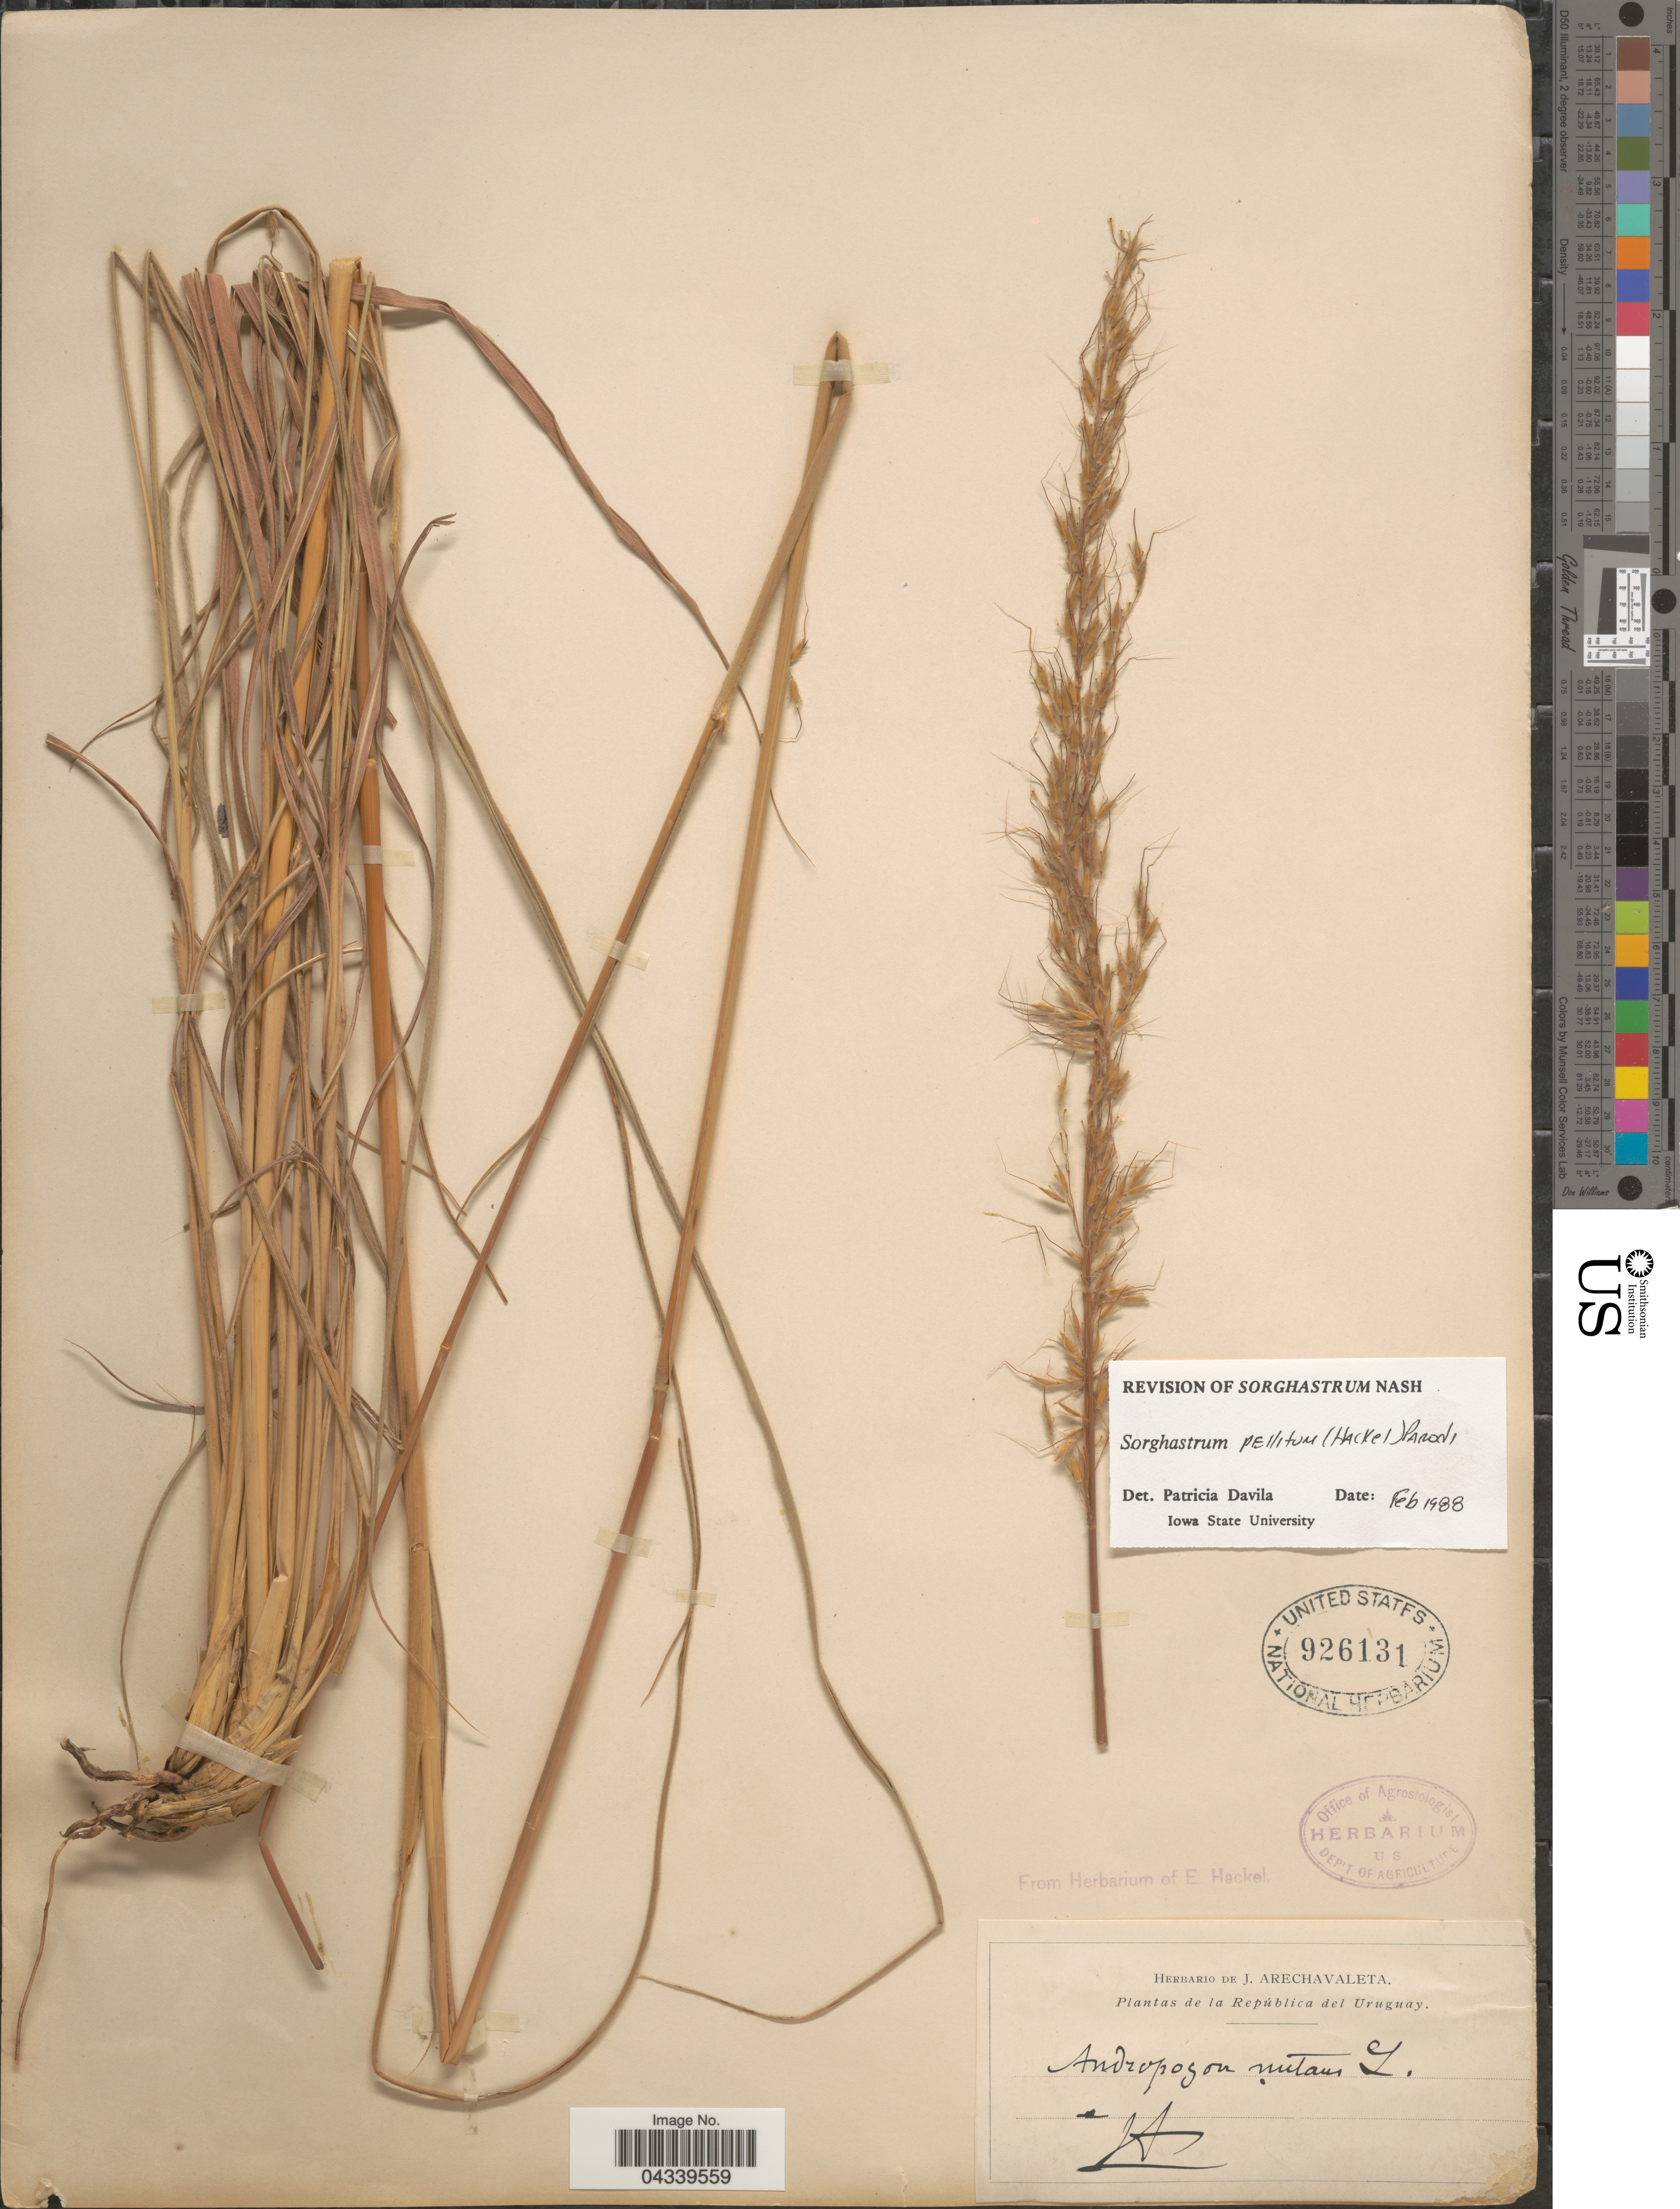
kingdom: Plantae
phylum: Tracheophyta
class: Liliopsida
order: Poales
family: Poaceae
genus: Sorghastrum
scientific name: Sorghastrum pellitum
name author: (Hack.) Parodi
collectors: J. Arechavaleta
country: Uruguay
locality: La República del Uruguay.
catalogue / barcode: US 926131